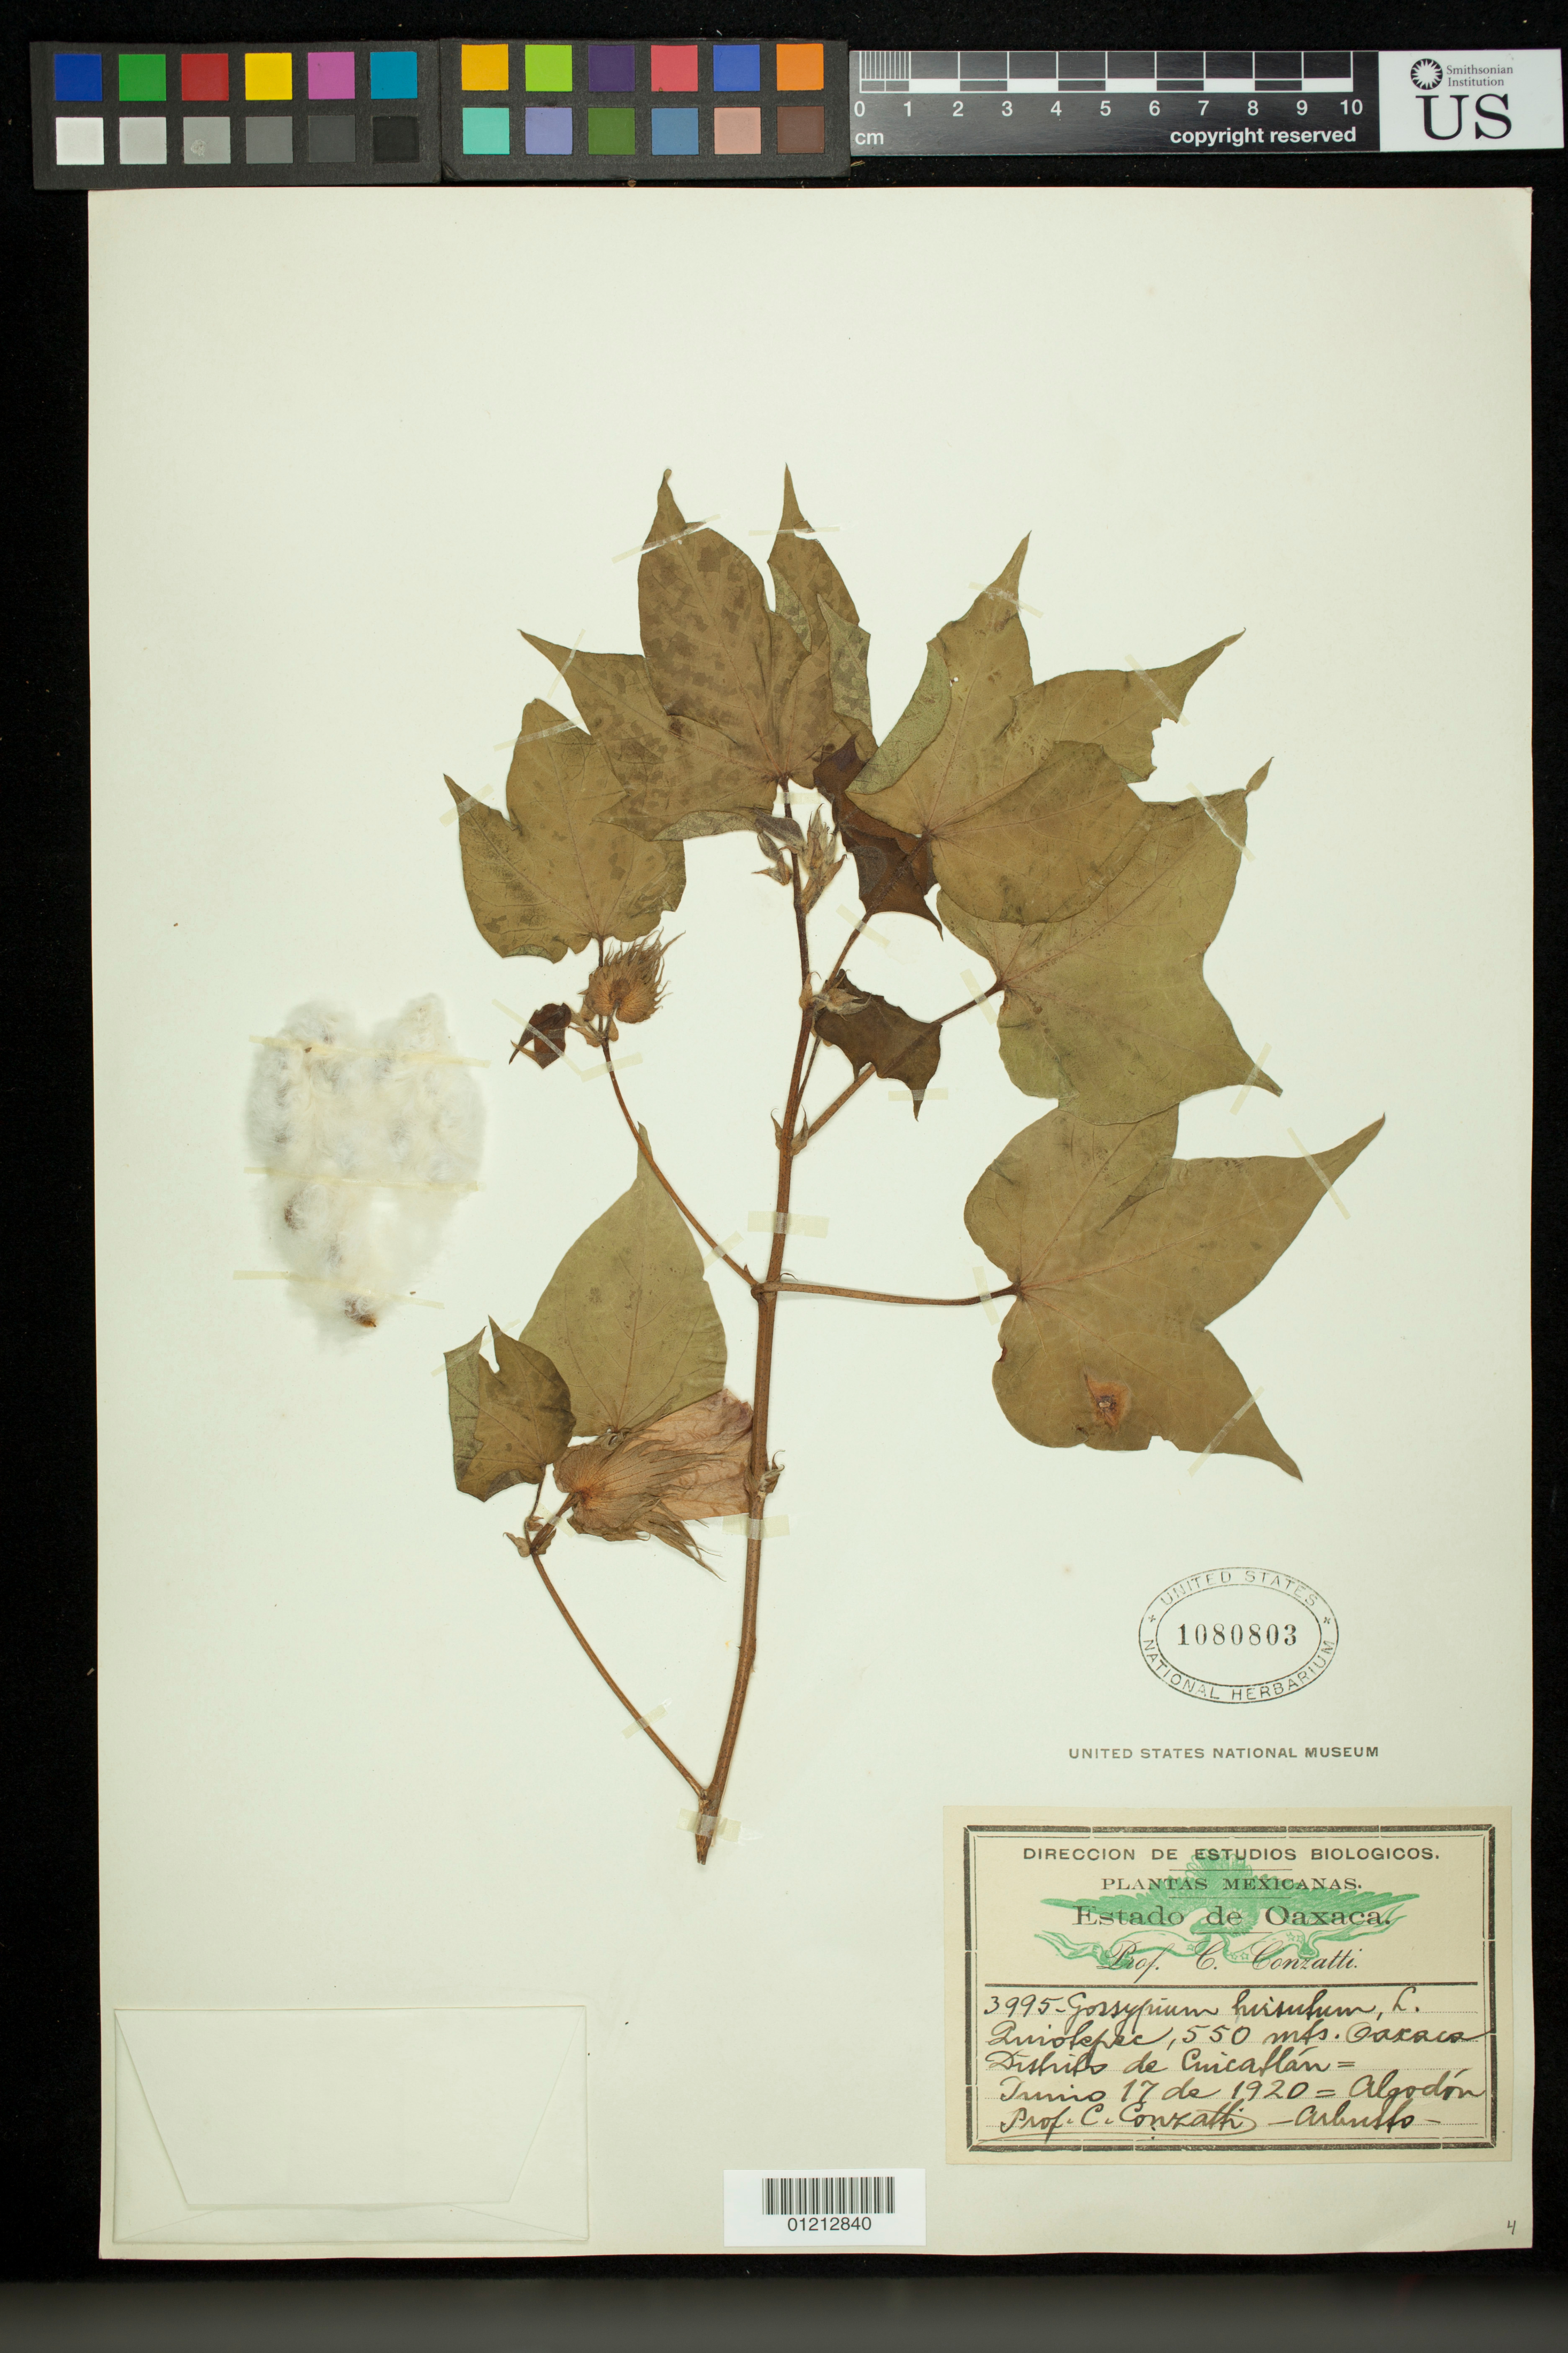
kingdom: Plantae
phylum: Tracheophyta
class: Magnoliopsida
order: Malvales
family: Malvaceae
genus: Gossypium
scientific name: Gossypium hirsutum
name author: L.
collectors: C. Conzatti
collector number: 3995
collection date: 1920-06-17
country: Mexico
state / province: Oaxaca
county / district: Cuicatlán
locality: Quiotepec, Oaxaca. Distrito de Cuicatlán.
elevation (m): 550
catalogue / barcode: US 1080803